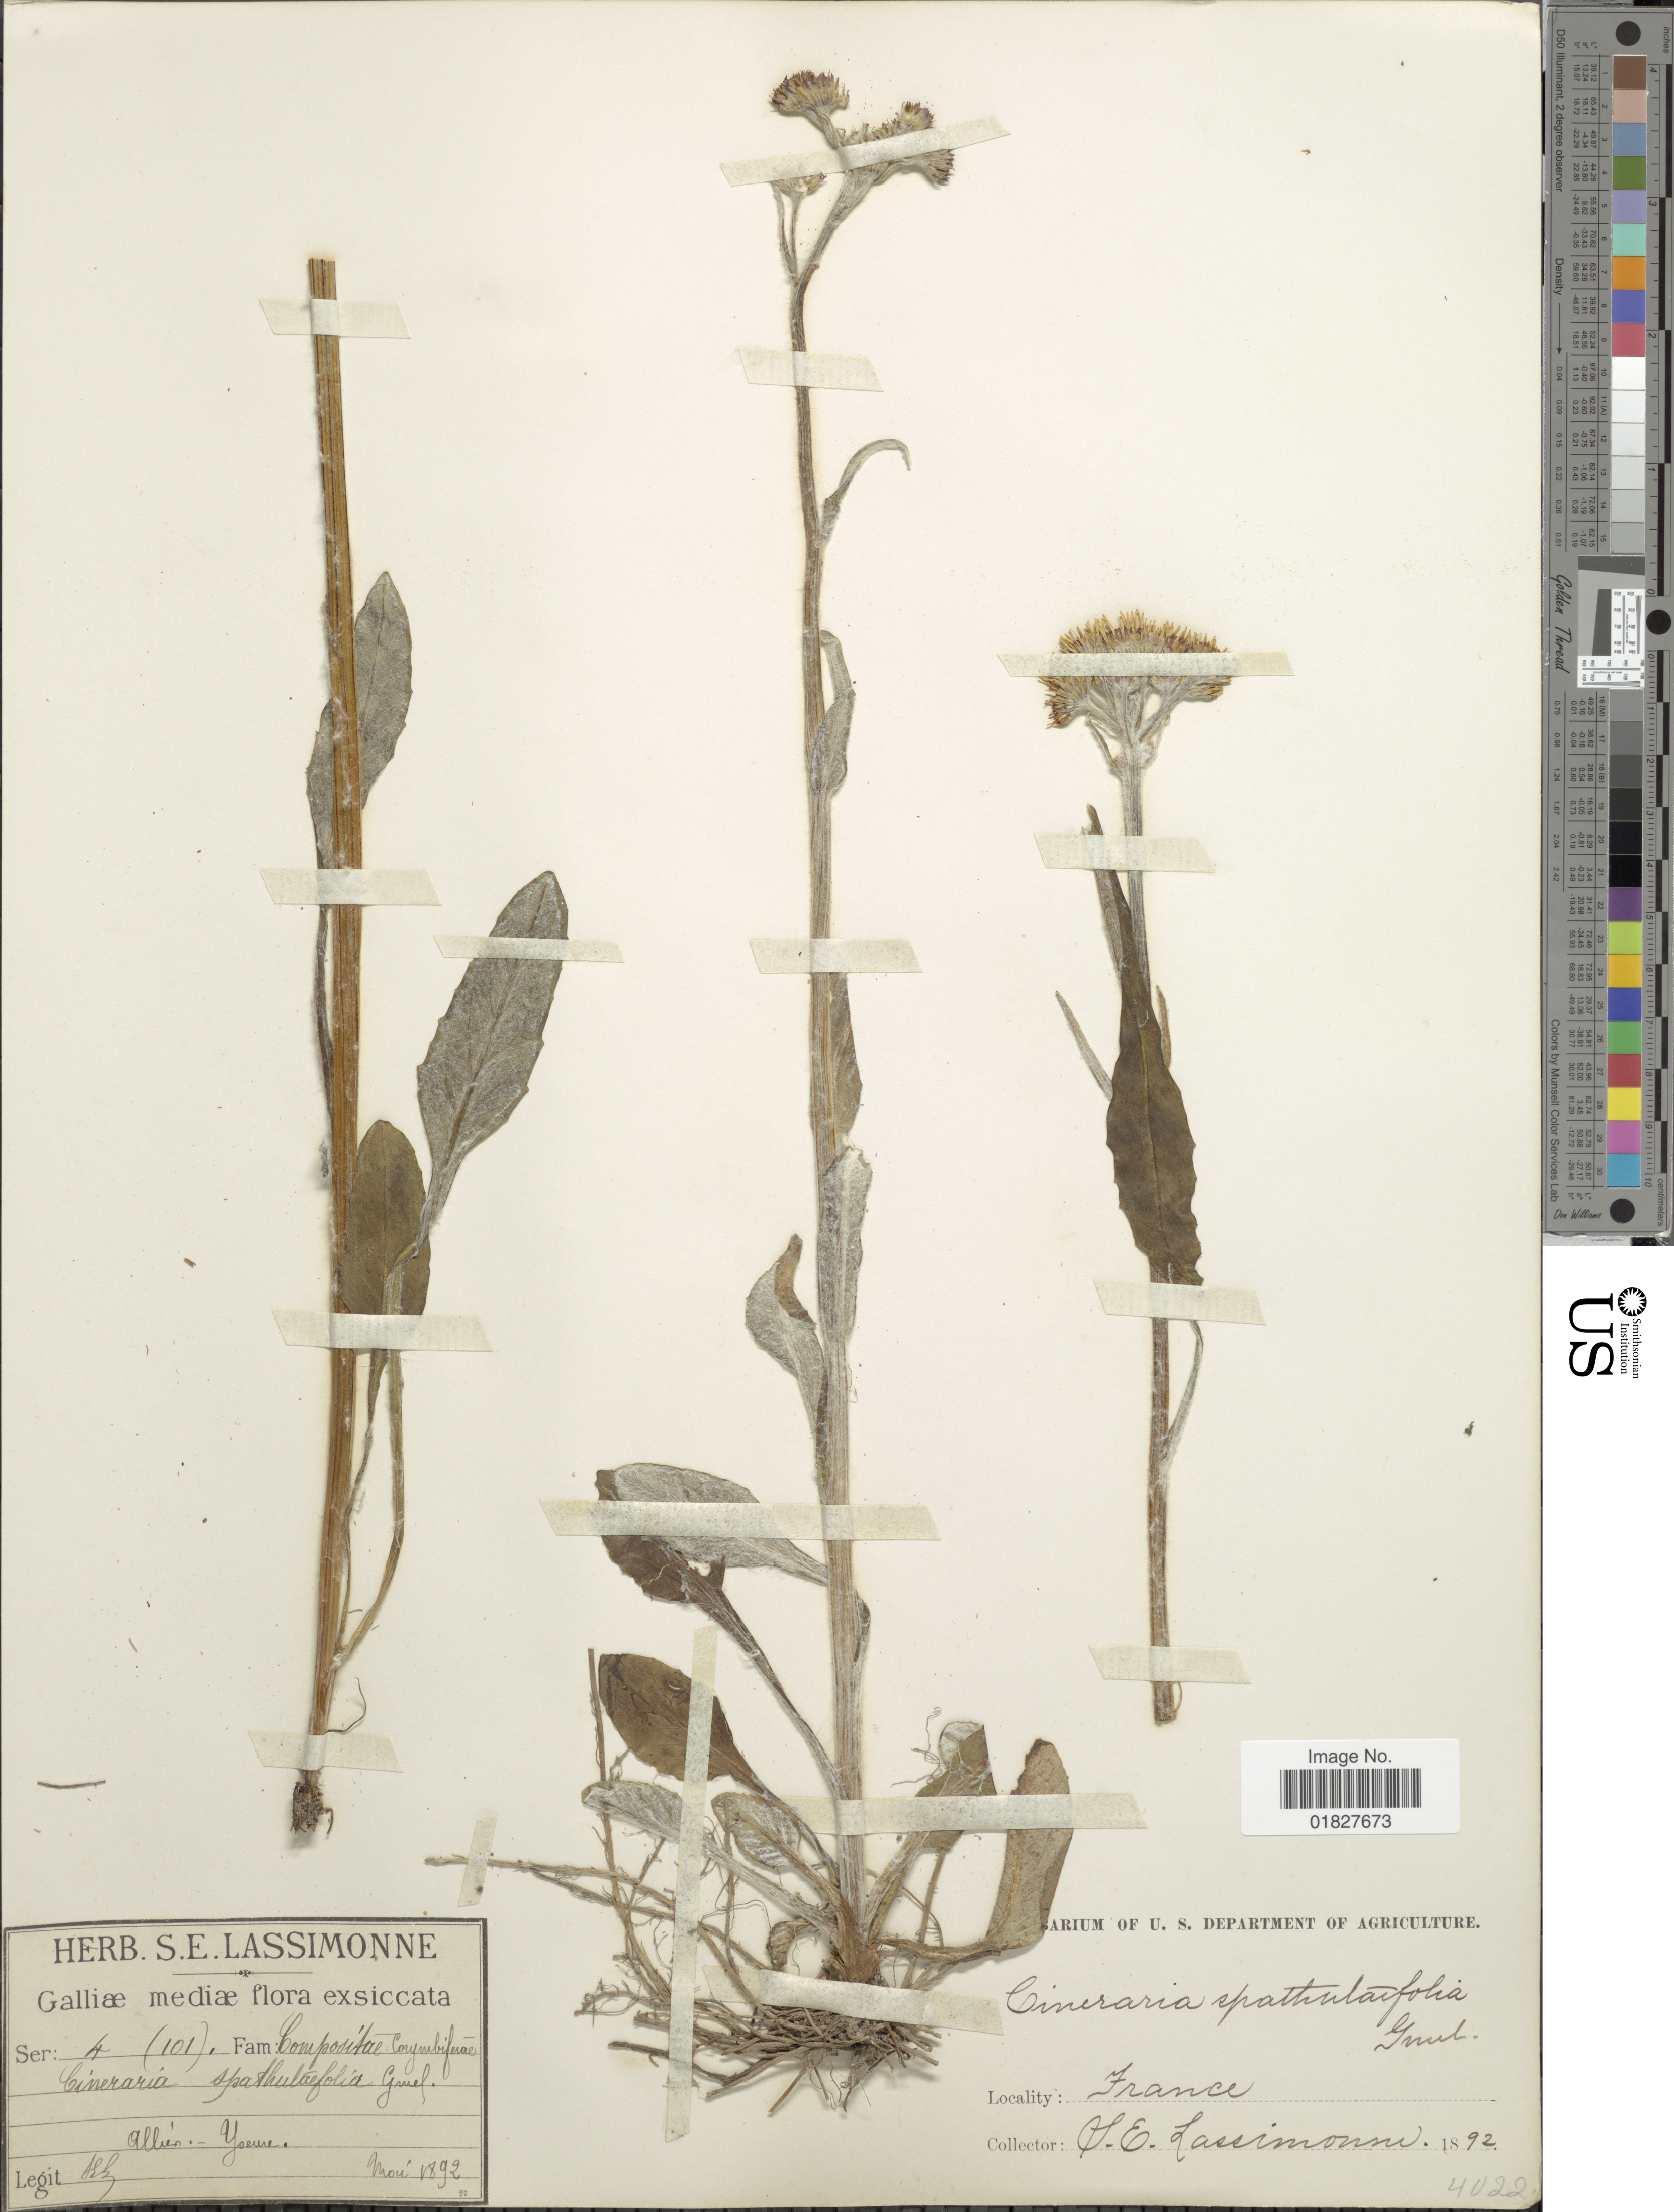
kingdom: Plantae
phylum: Tracheophyta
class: Magnoliopsida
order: Asterales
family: Asteraceae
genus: Cineraria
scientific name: Cineraria spathulifolia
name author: C.C. Gmel.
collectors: S. Lassimonne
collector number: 4022?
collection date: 1893-05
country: France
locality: Galliae mediae, Allien-Yoeure